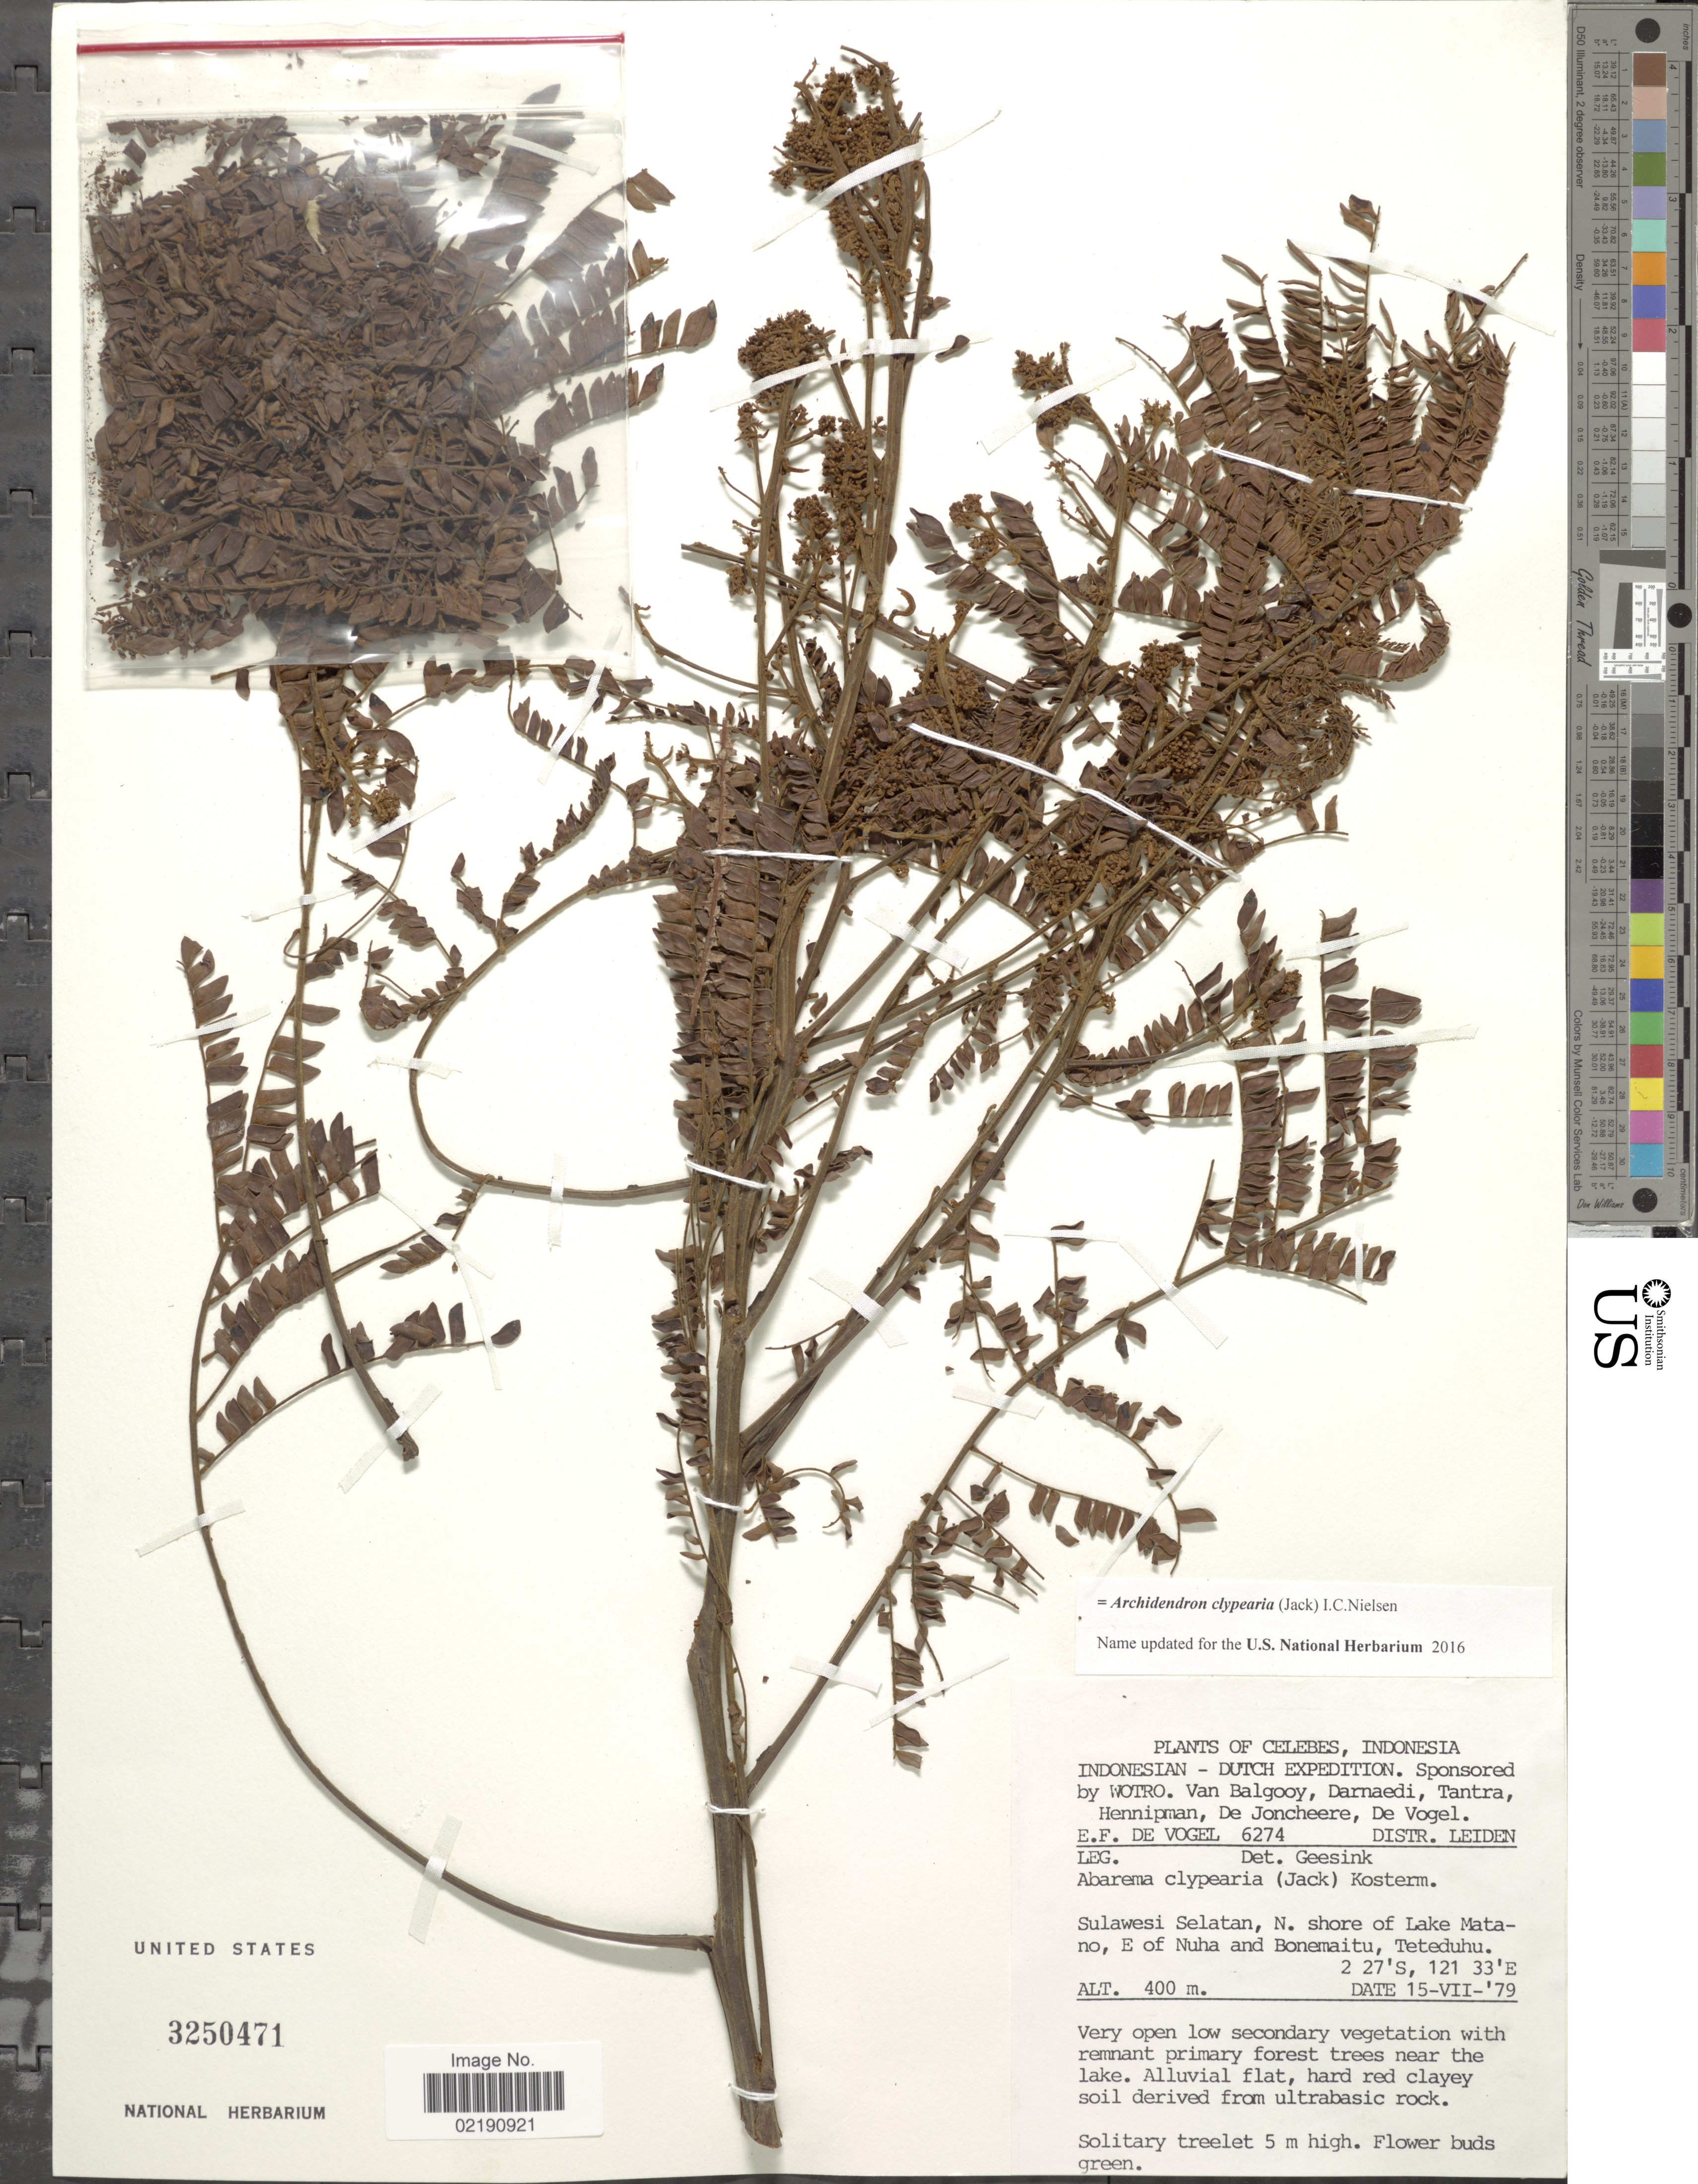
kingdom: Plantae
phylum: Tracheophyta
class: Magnoliopsida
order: Fabales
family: Fabaceae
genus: Archidendron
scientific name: Archidendron clypearia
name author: (Jack) I.C. Nielsen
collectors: E. F. de Vogel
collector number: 6274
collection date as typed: Transcribed d/m/y: 15/7/79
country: Indonesia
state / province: Sulawesi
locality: Celebes, Dutch, Sulawesi Selatan, N. shore of Lake Matano, E of Nuha and Bonemaitu, Teteduhu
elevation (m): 400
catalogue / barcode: US 3250471